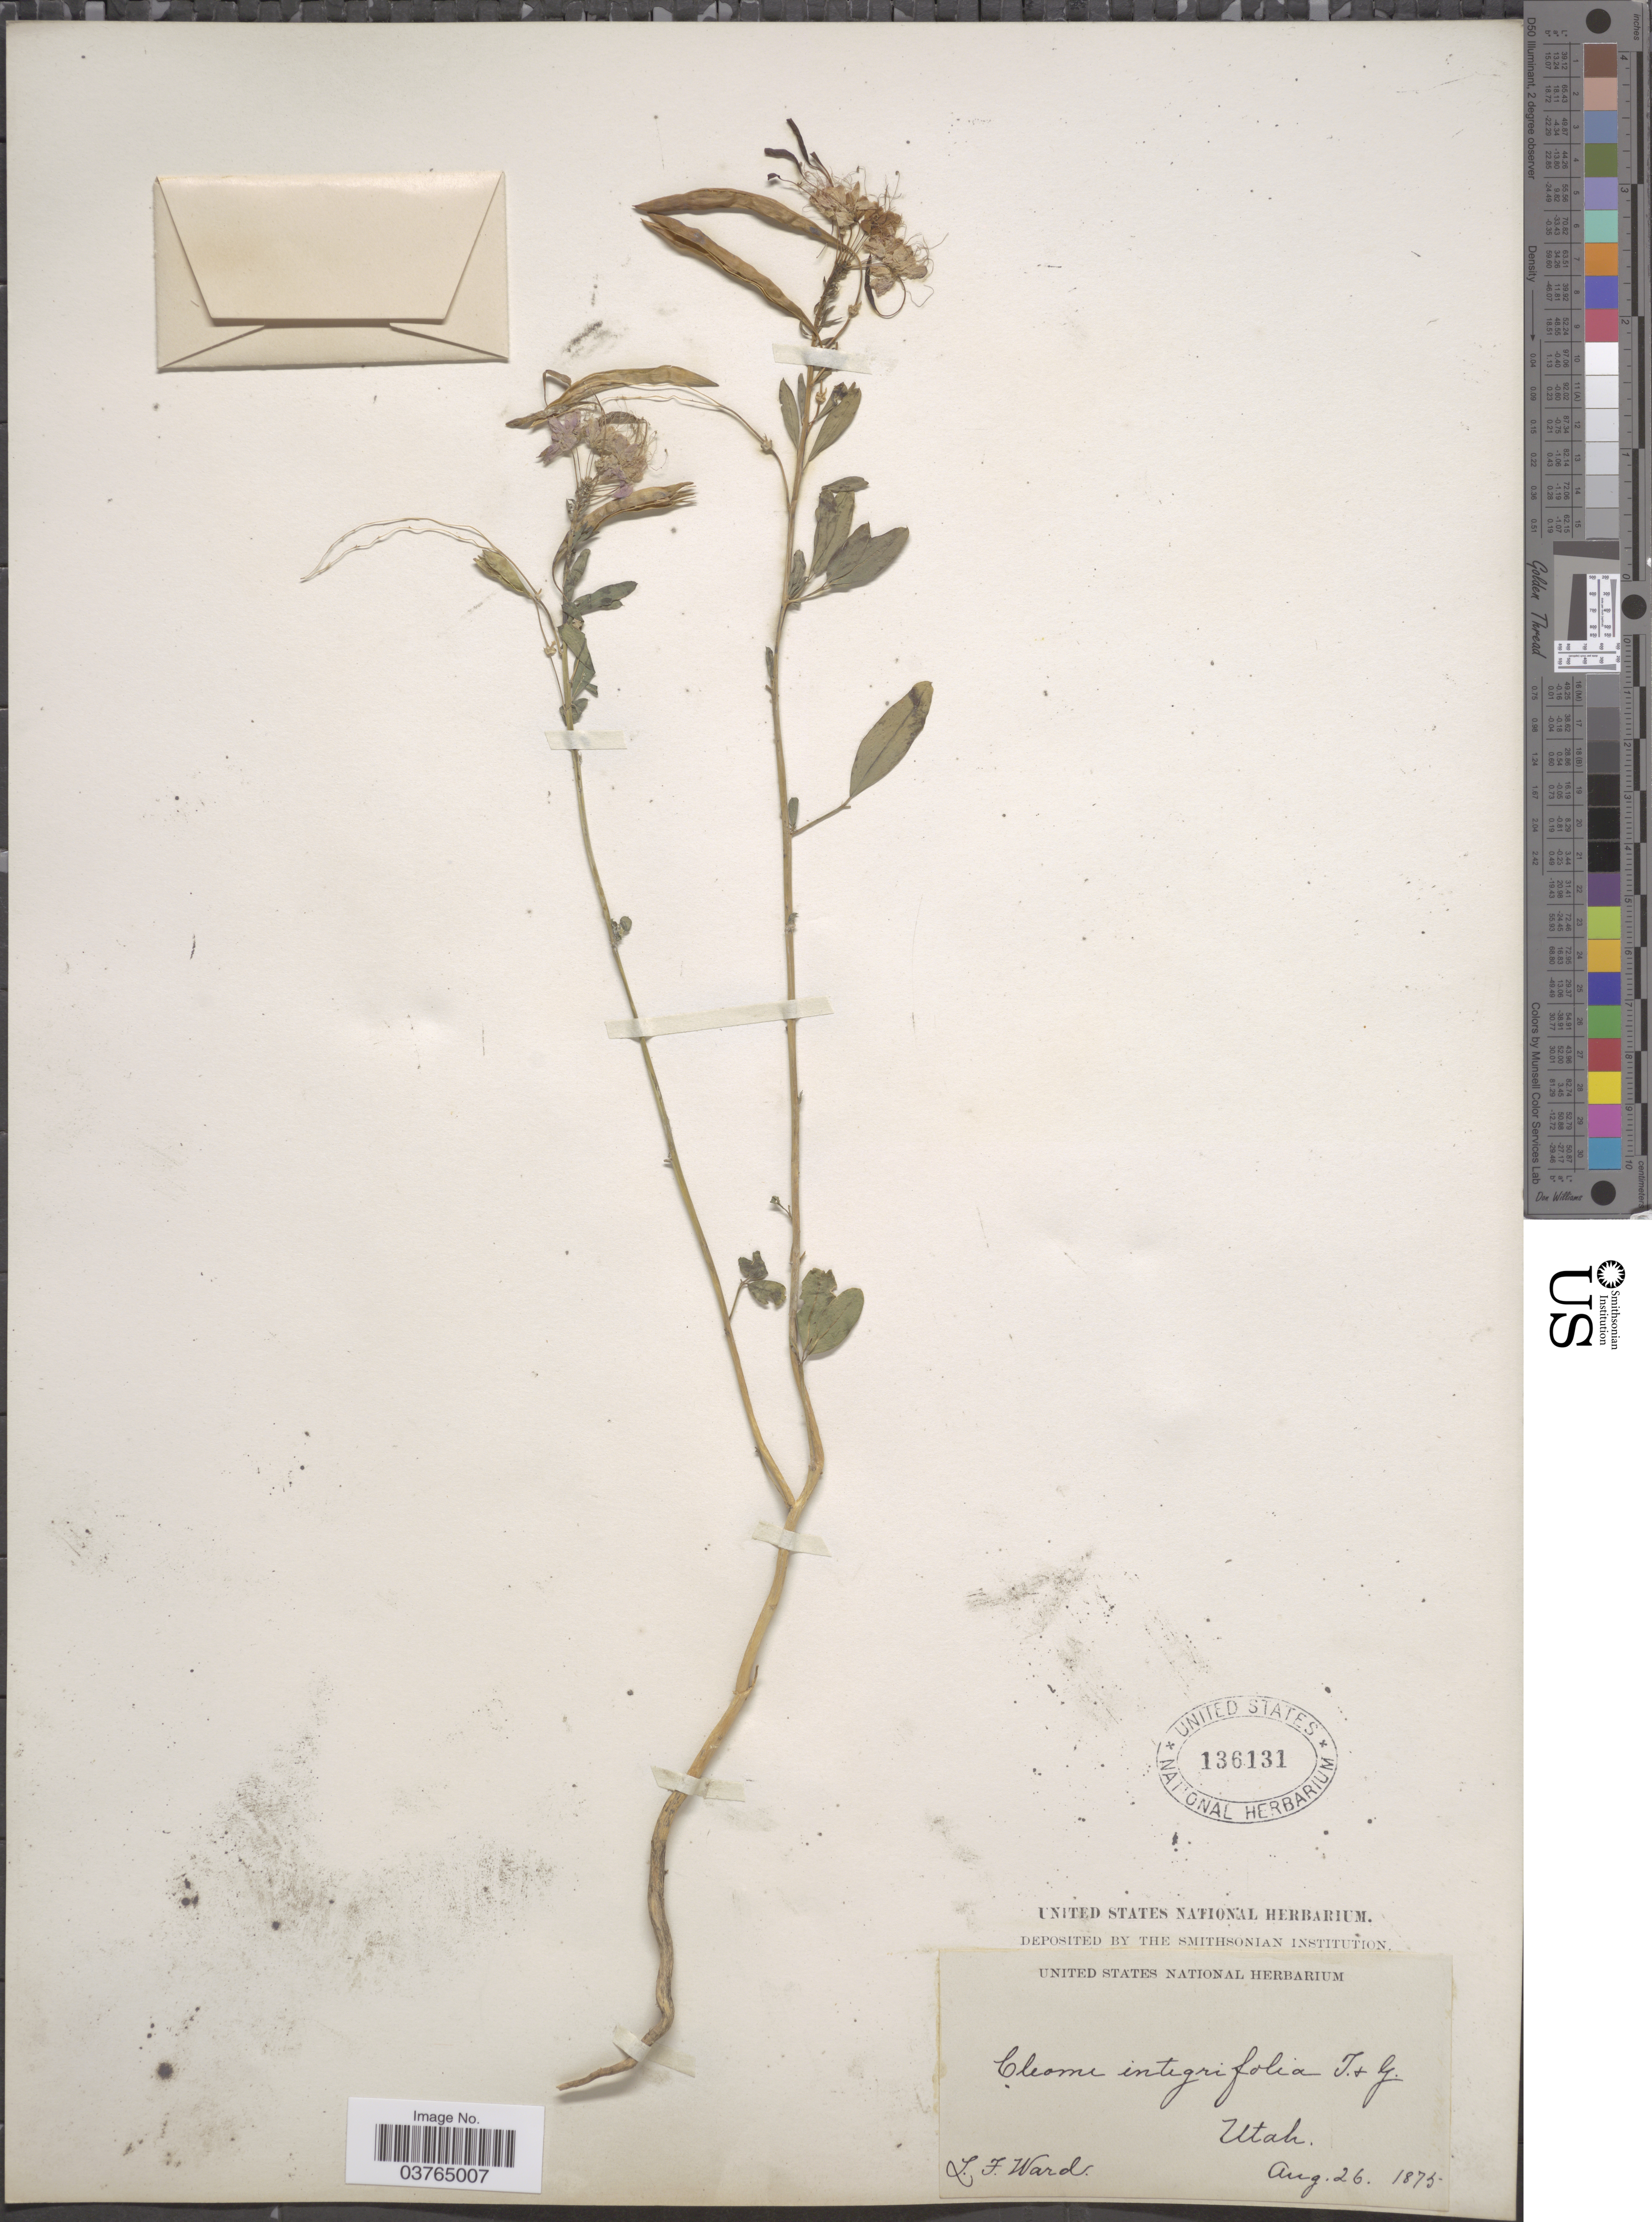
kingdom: Plantae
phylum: Tracheophyta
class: Magnoliopsida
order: Brassicales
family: Cleomaceae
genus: Cleomella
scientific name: Cleomella serrulata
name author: (Pursh) Roalson & J.C. Hall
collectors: L. Ward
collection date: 1875-08-26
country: United States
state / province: Utah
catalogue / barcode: US 136131